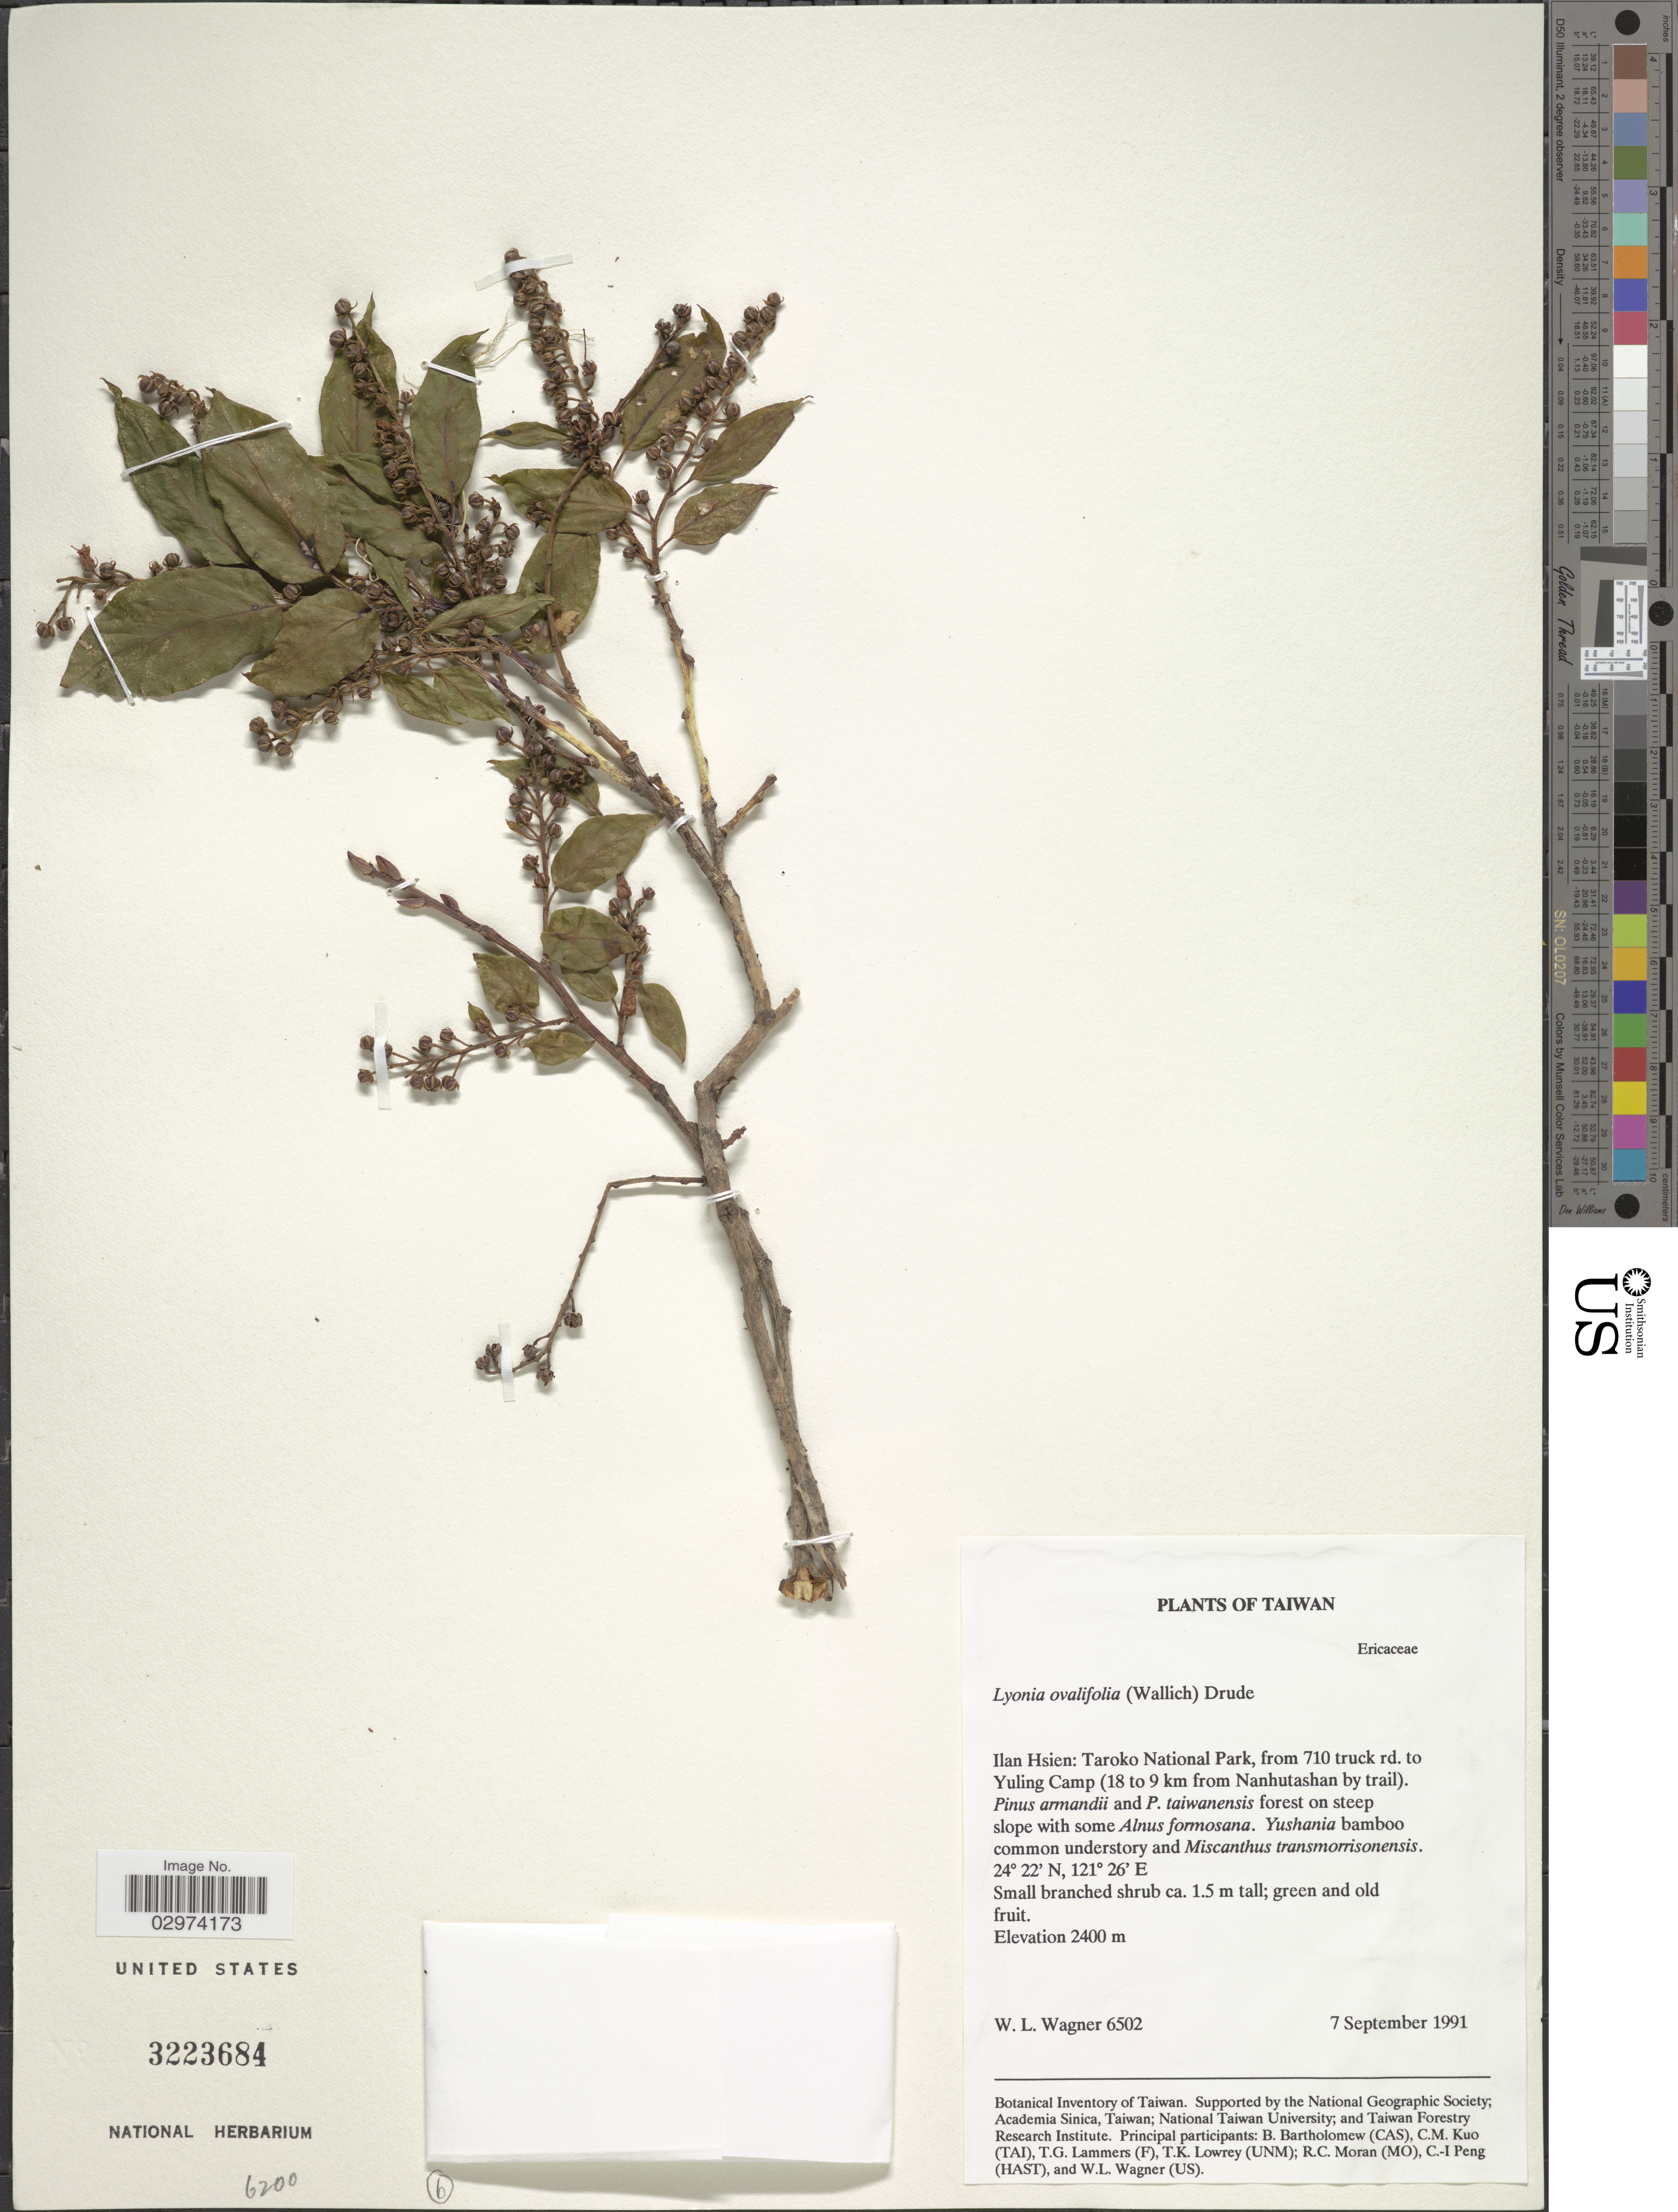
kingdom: Plantae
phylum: Tracheophyta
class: Magnoliopsida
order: Ericales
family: Ericaceae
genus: Lyonia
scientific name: Lyonia ovalifolia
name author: (Wall.) Drude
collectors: W. L. Wagner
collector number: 6502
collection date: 1991-09-07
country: Taiwan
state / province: Ilan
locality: Ilan Hsien: Taroko National Park, from 710 truck rd. to Yuling Camp (18 to 9 km from Nanhutashan by trail).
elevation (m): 2400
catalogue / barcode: US 3223684